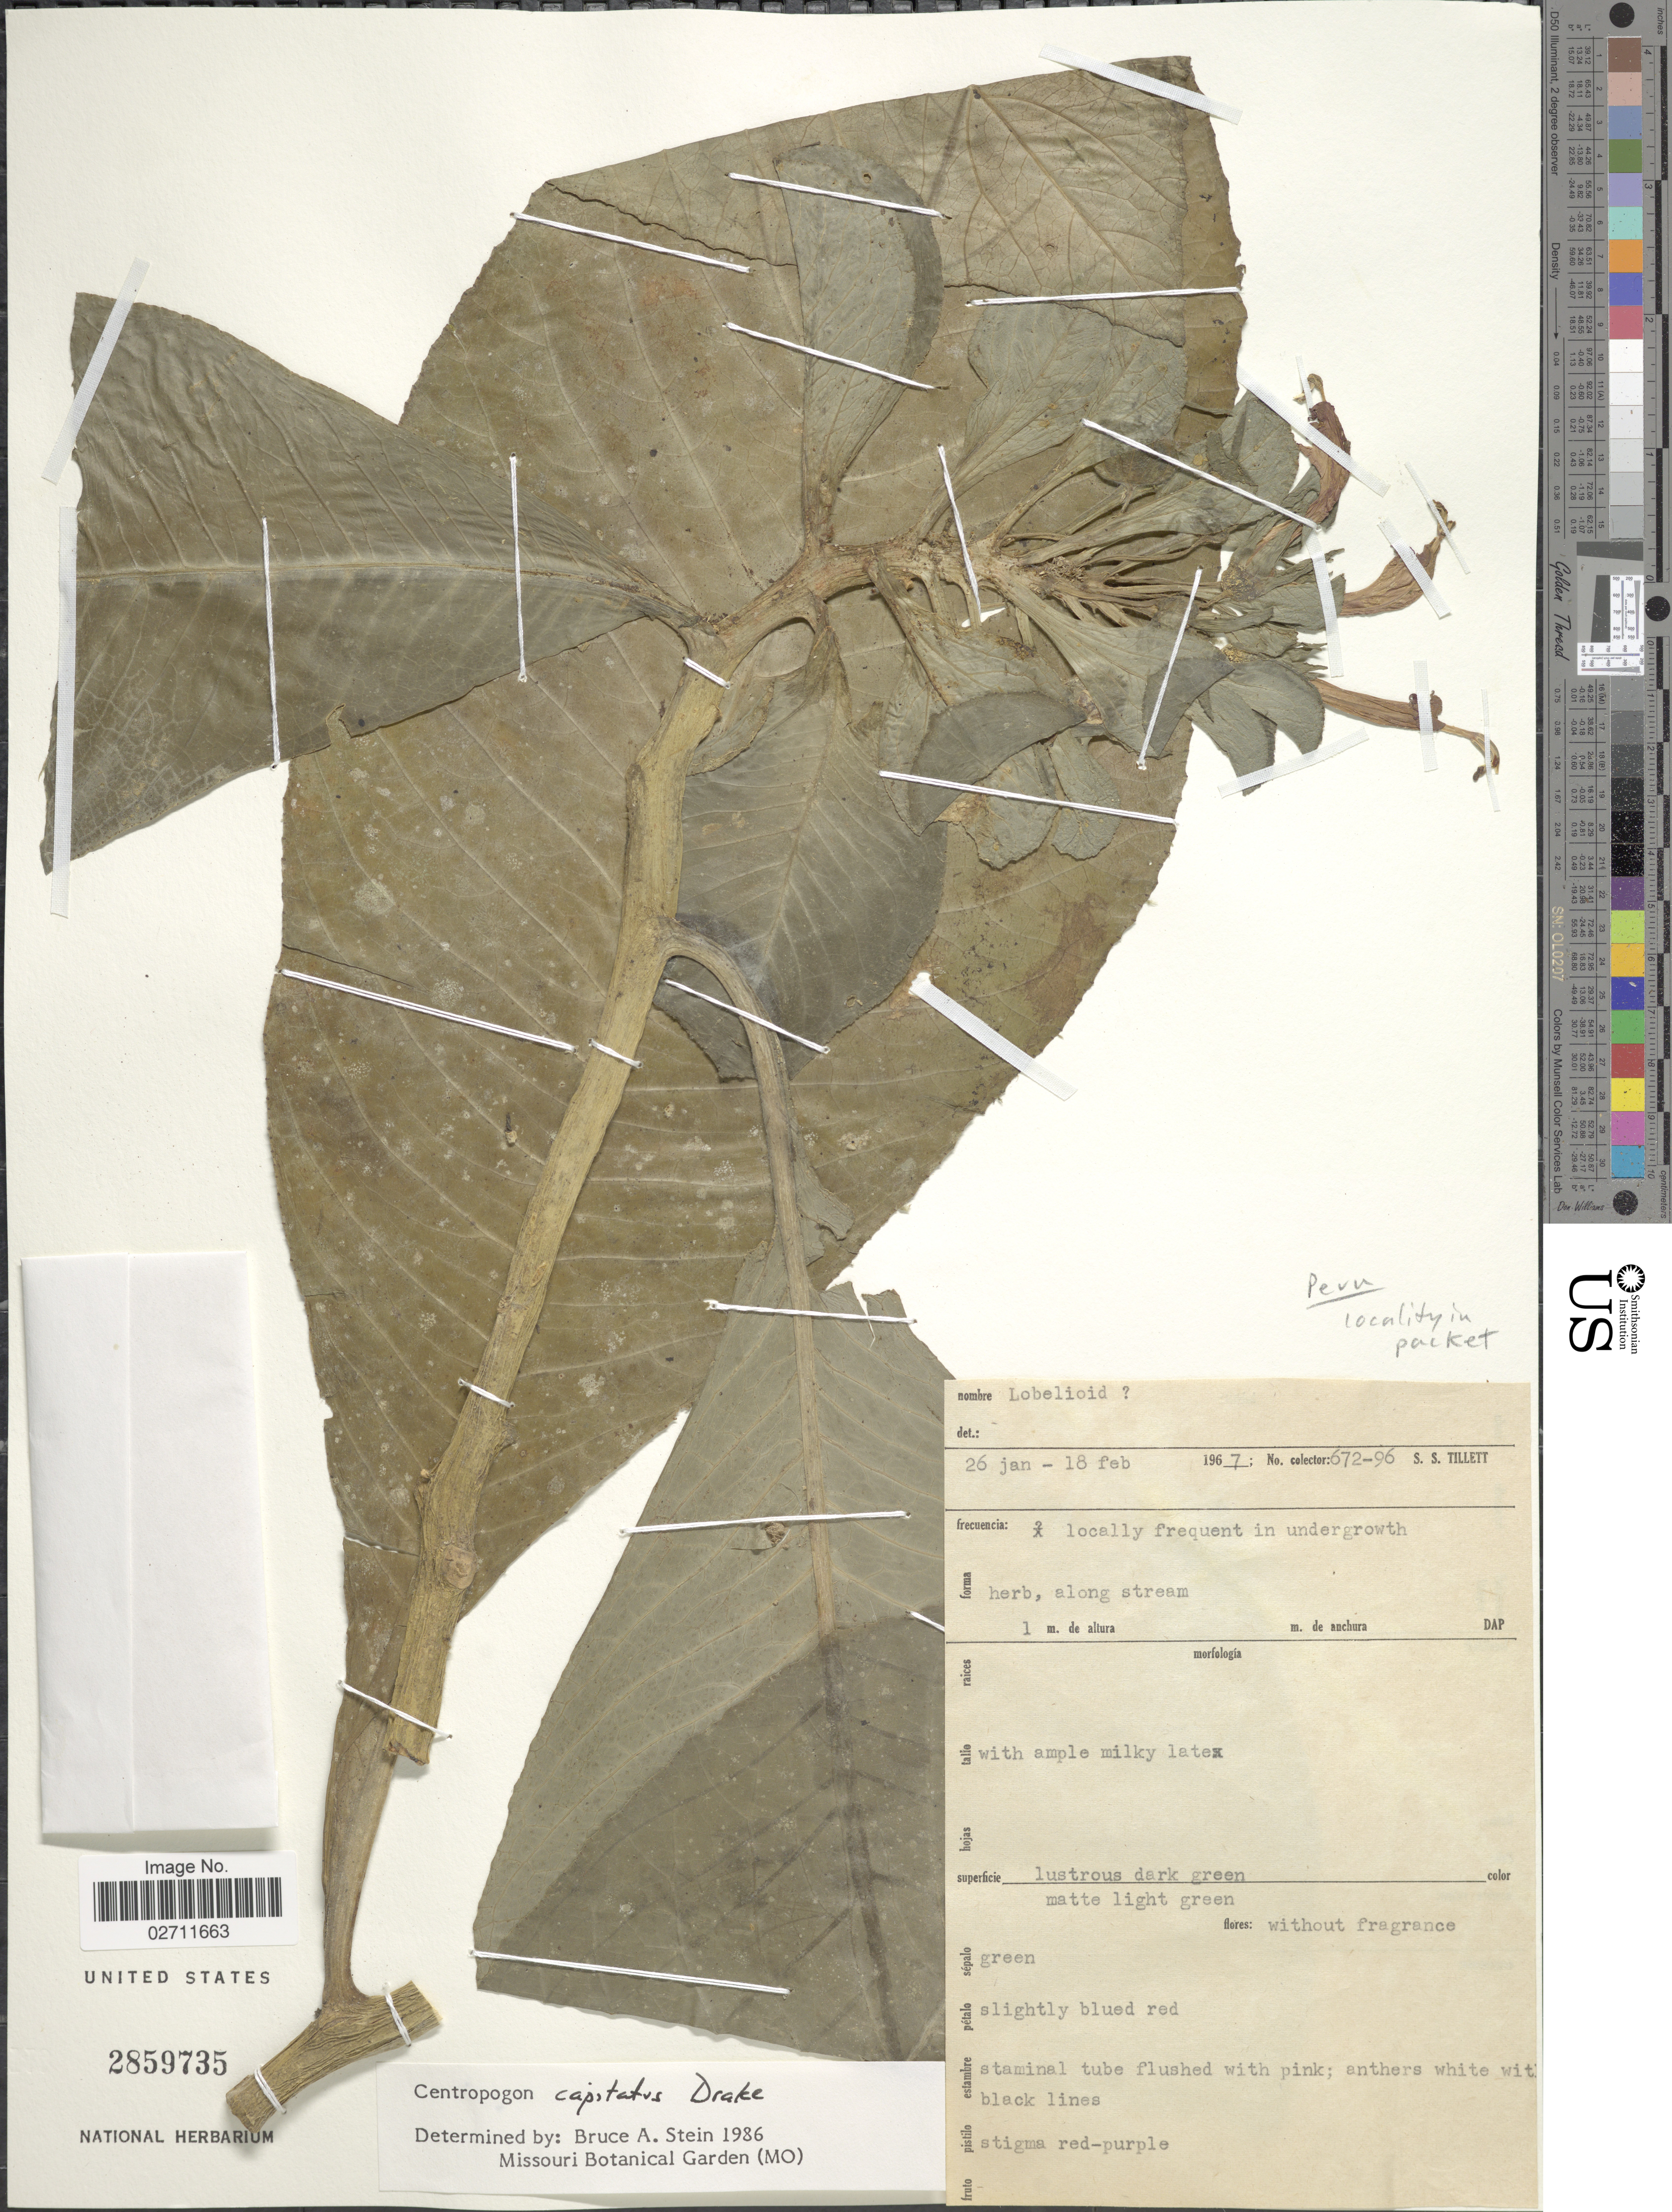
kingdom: Plantae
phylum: Tracheophyta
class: Magnoliopsida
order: Asterales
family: Campanulaceae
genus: Centropogon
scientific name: Centropogon capitatus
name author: Drake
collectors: S. S. Tillett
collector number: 672-96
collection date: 1967-01-26/1967-02-18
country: Peru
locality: Along stream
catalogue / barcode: US 2859735